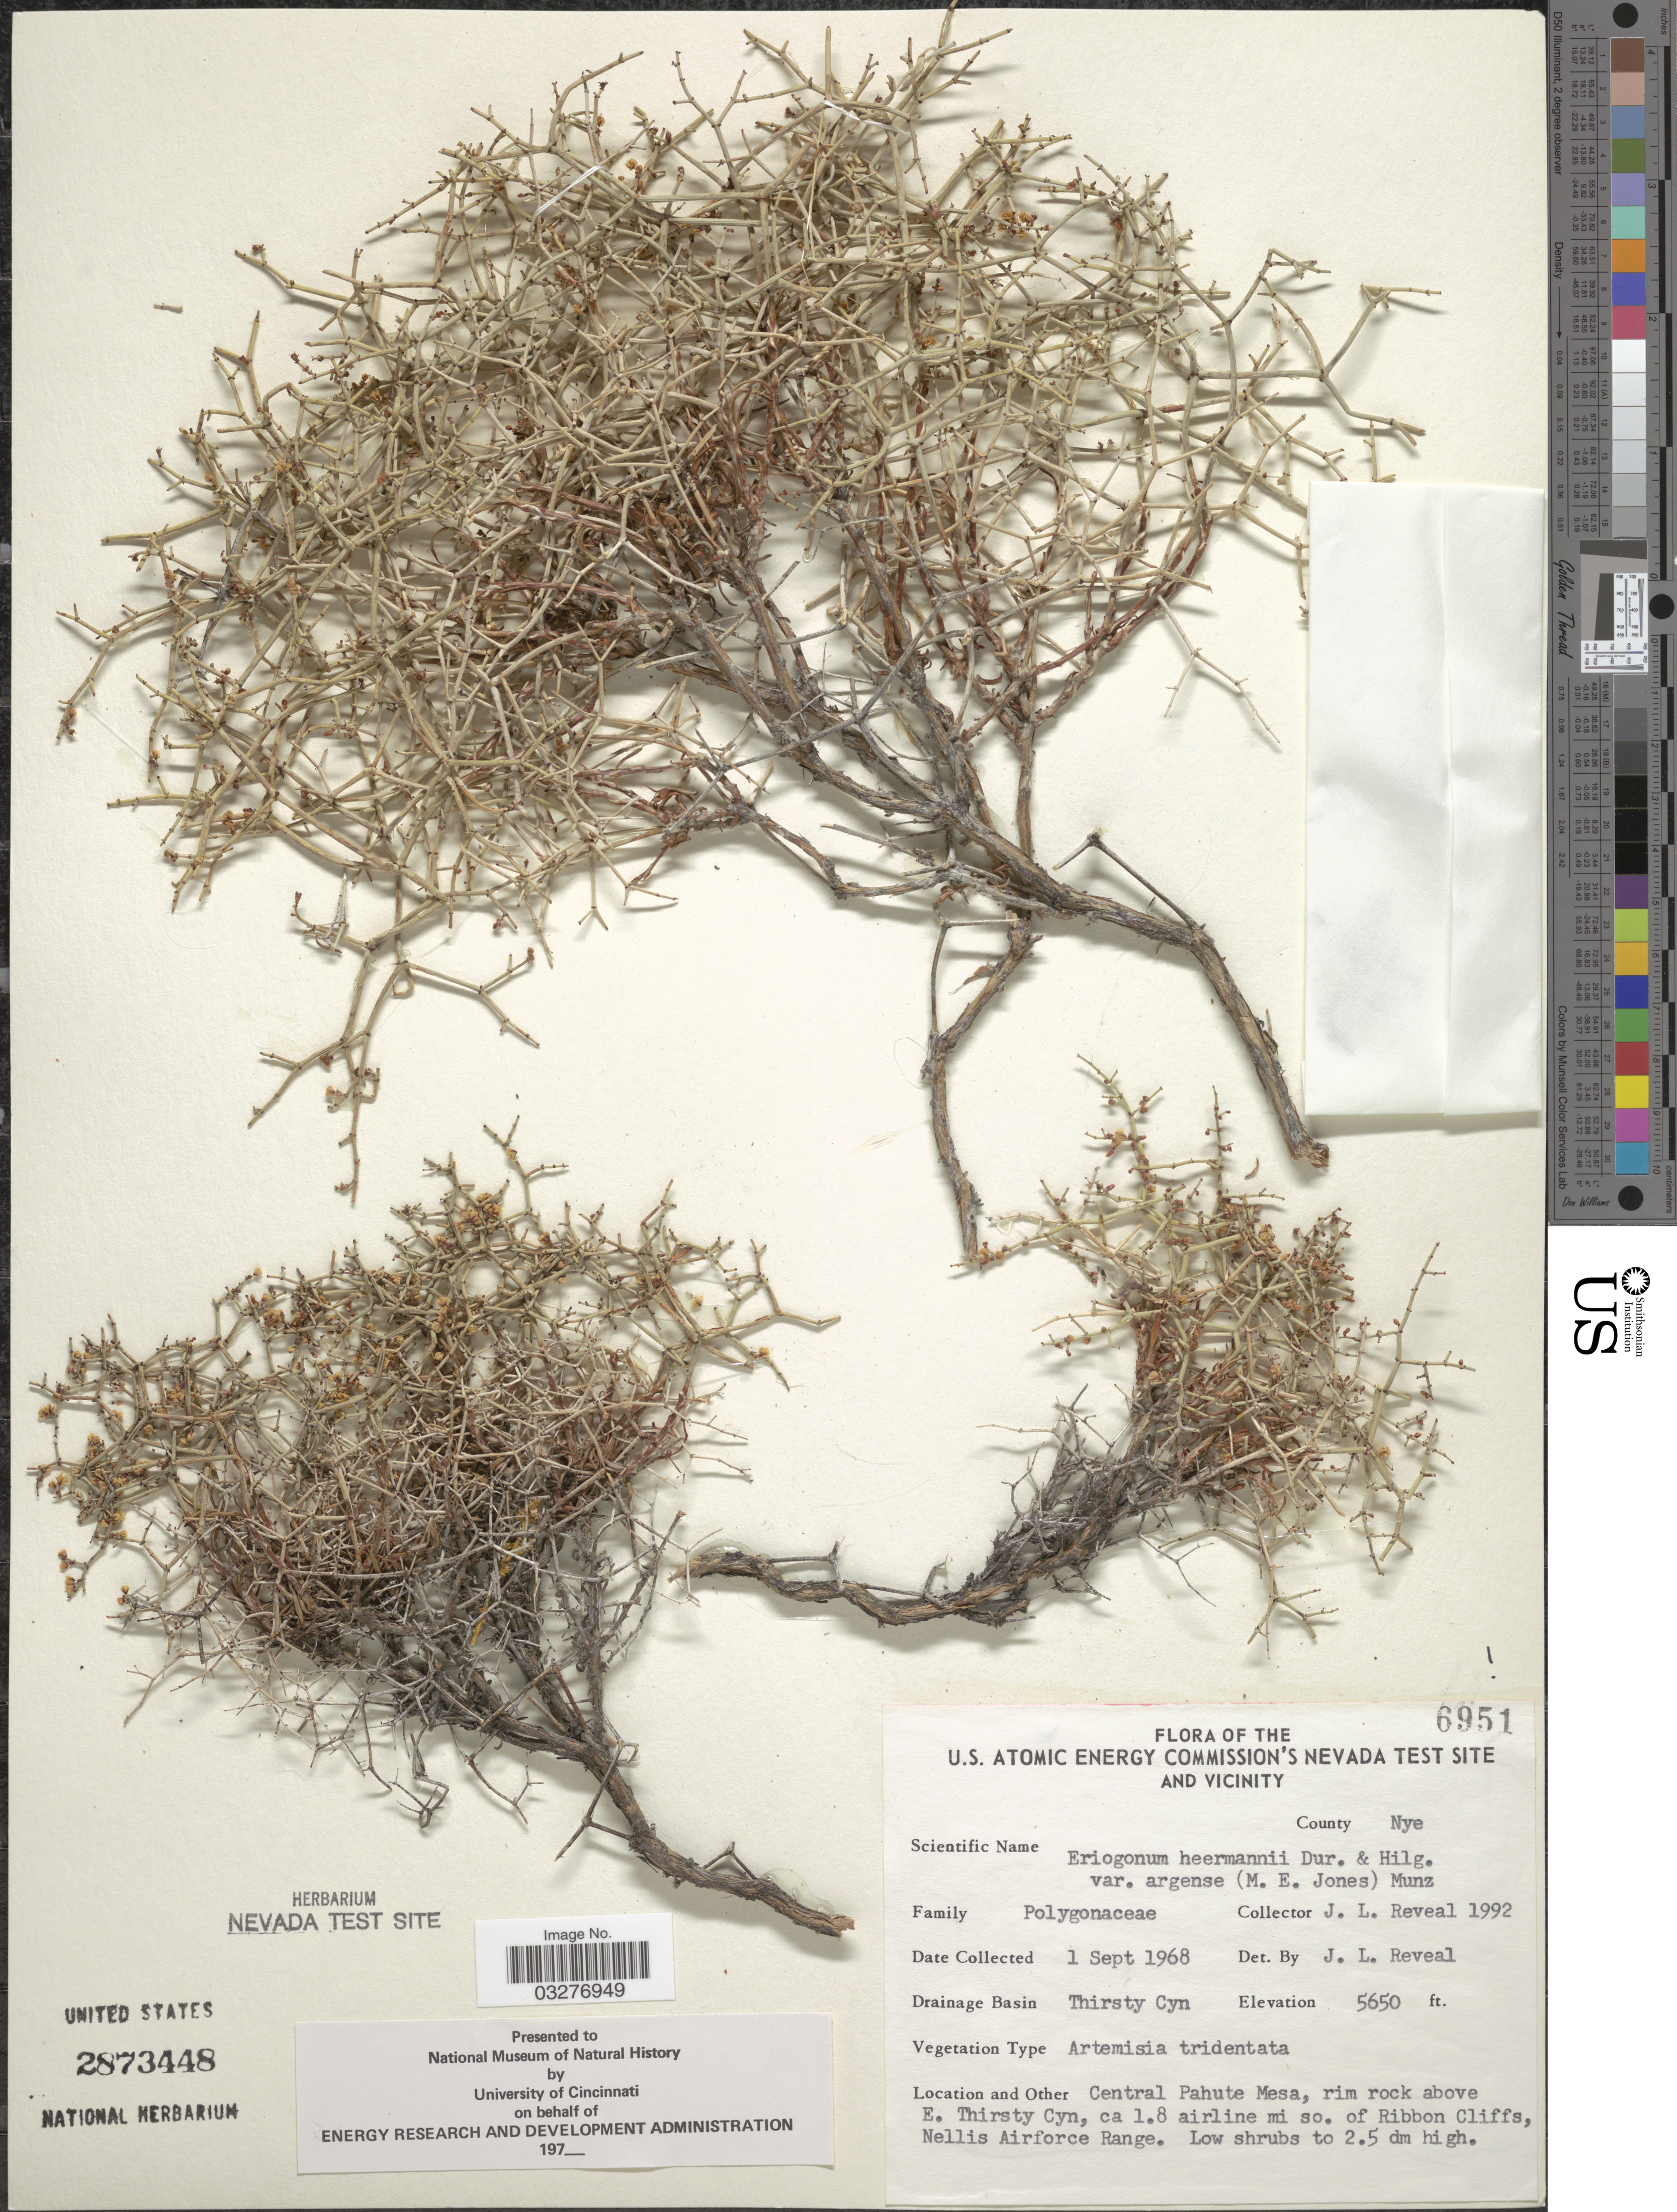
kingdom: Plantae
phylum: Tracheophyta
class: Magnoliopsida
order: Caryophyllales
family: Polygonaceae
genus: Eriogonum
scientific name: Eriogonum heermannii var. argense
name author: (M.E. Jones) Munz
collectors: J. L. Reveal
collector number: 1992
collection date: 1968-09-01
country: United States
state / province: Nevada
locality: U.S. Atomic Energy Commission's Nevada Test Site and vicinity. County Nye. Drainage Basin Thirsty Cyn. Central Pahute Mesa, rim rock above E. Thirsty Cyn, ca 1.8 airline mi so. of Ribbon Cliffs, Nellis Airforce Range.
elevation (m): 1722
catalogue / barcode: US 2873448